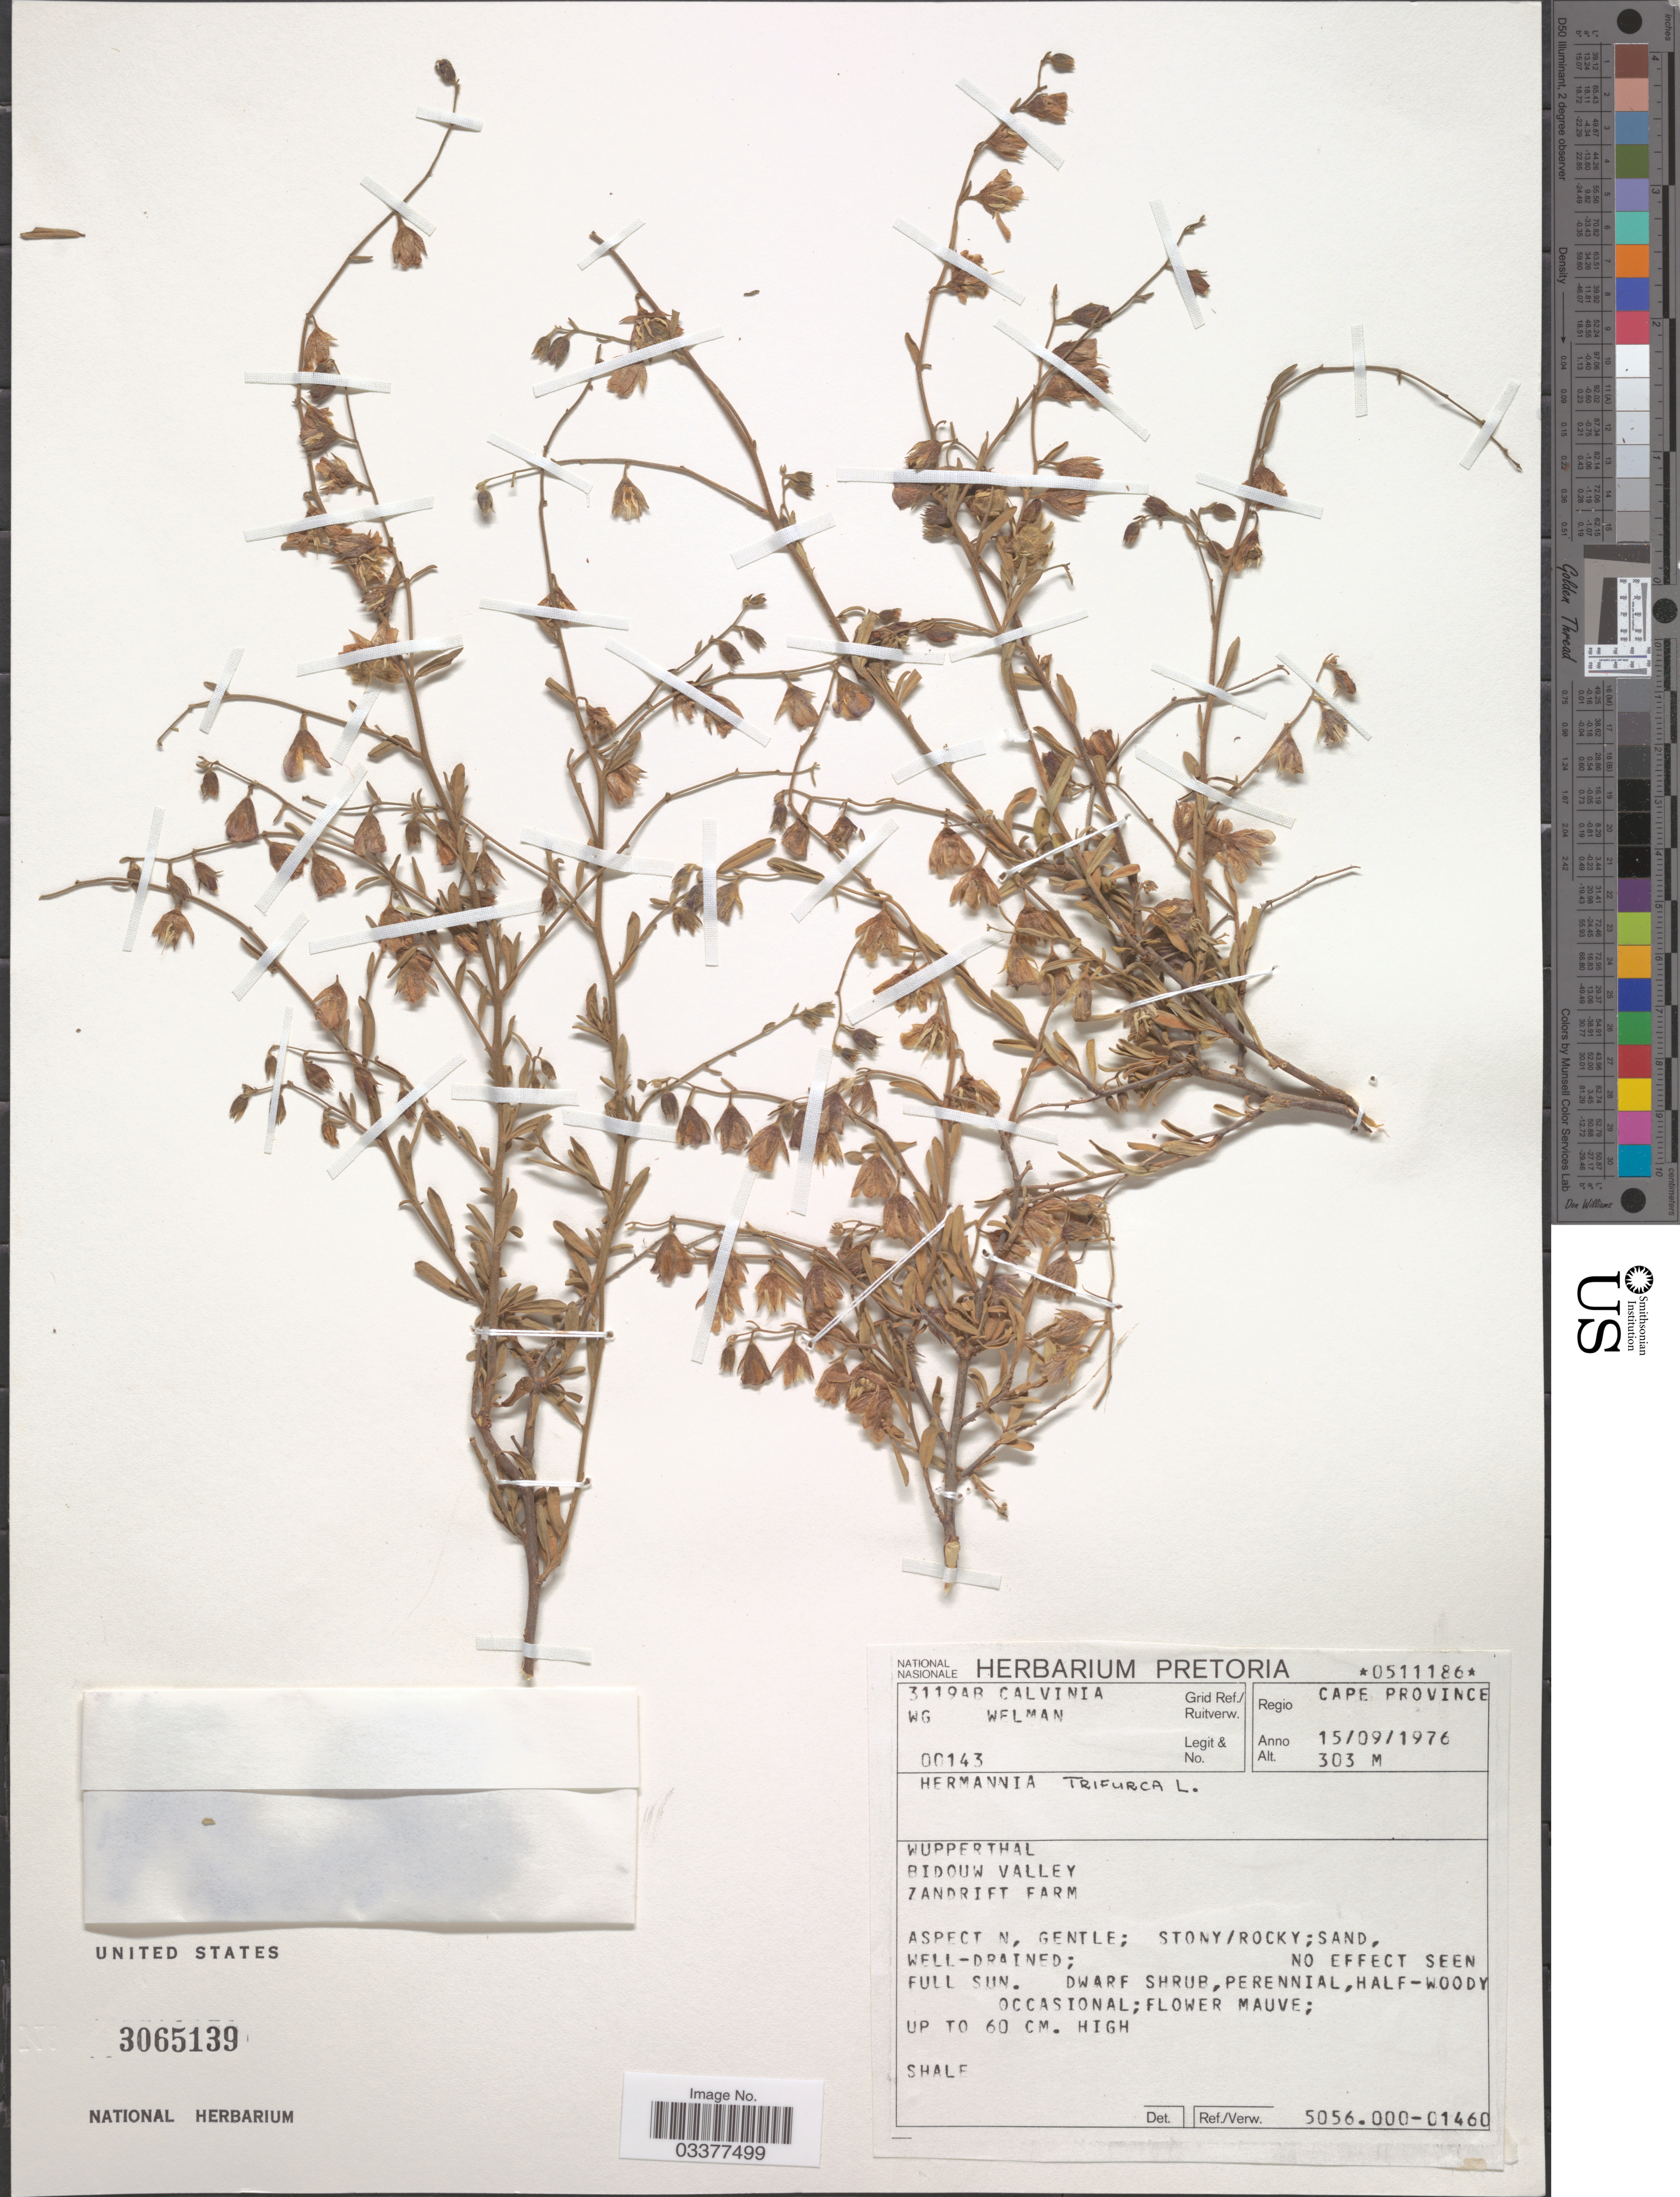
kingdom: Plantae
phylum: Tracheophyta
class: Magnoliopsida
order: Malvales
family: Malvaceae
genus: Hermannia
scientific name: Hermannia trifurca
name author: L.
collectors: W. G. Welman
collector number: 00143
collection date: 1976-09-15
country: South Africa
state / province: Northern Cape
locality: Grid Ref./Ruitverw. 3119AB Calvinia. Wupperthal Bidouw Valley Zandrift Farm.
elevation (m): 303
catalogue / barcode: US 3065139